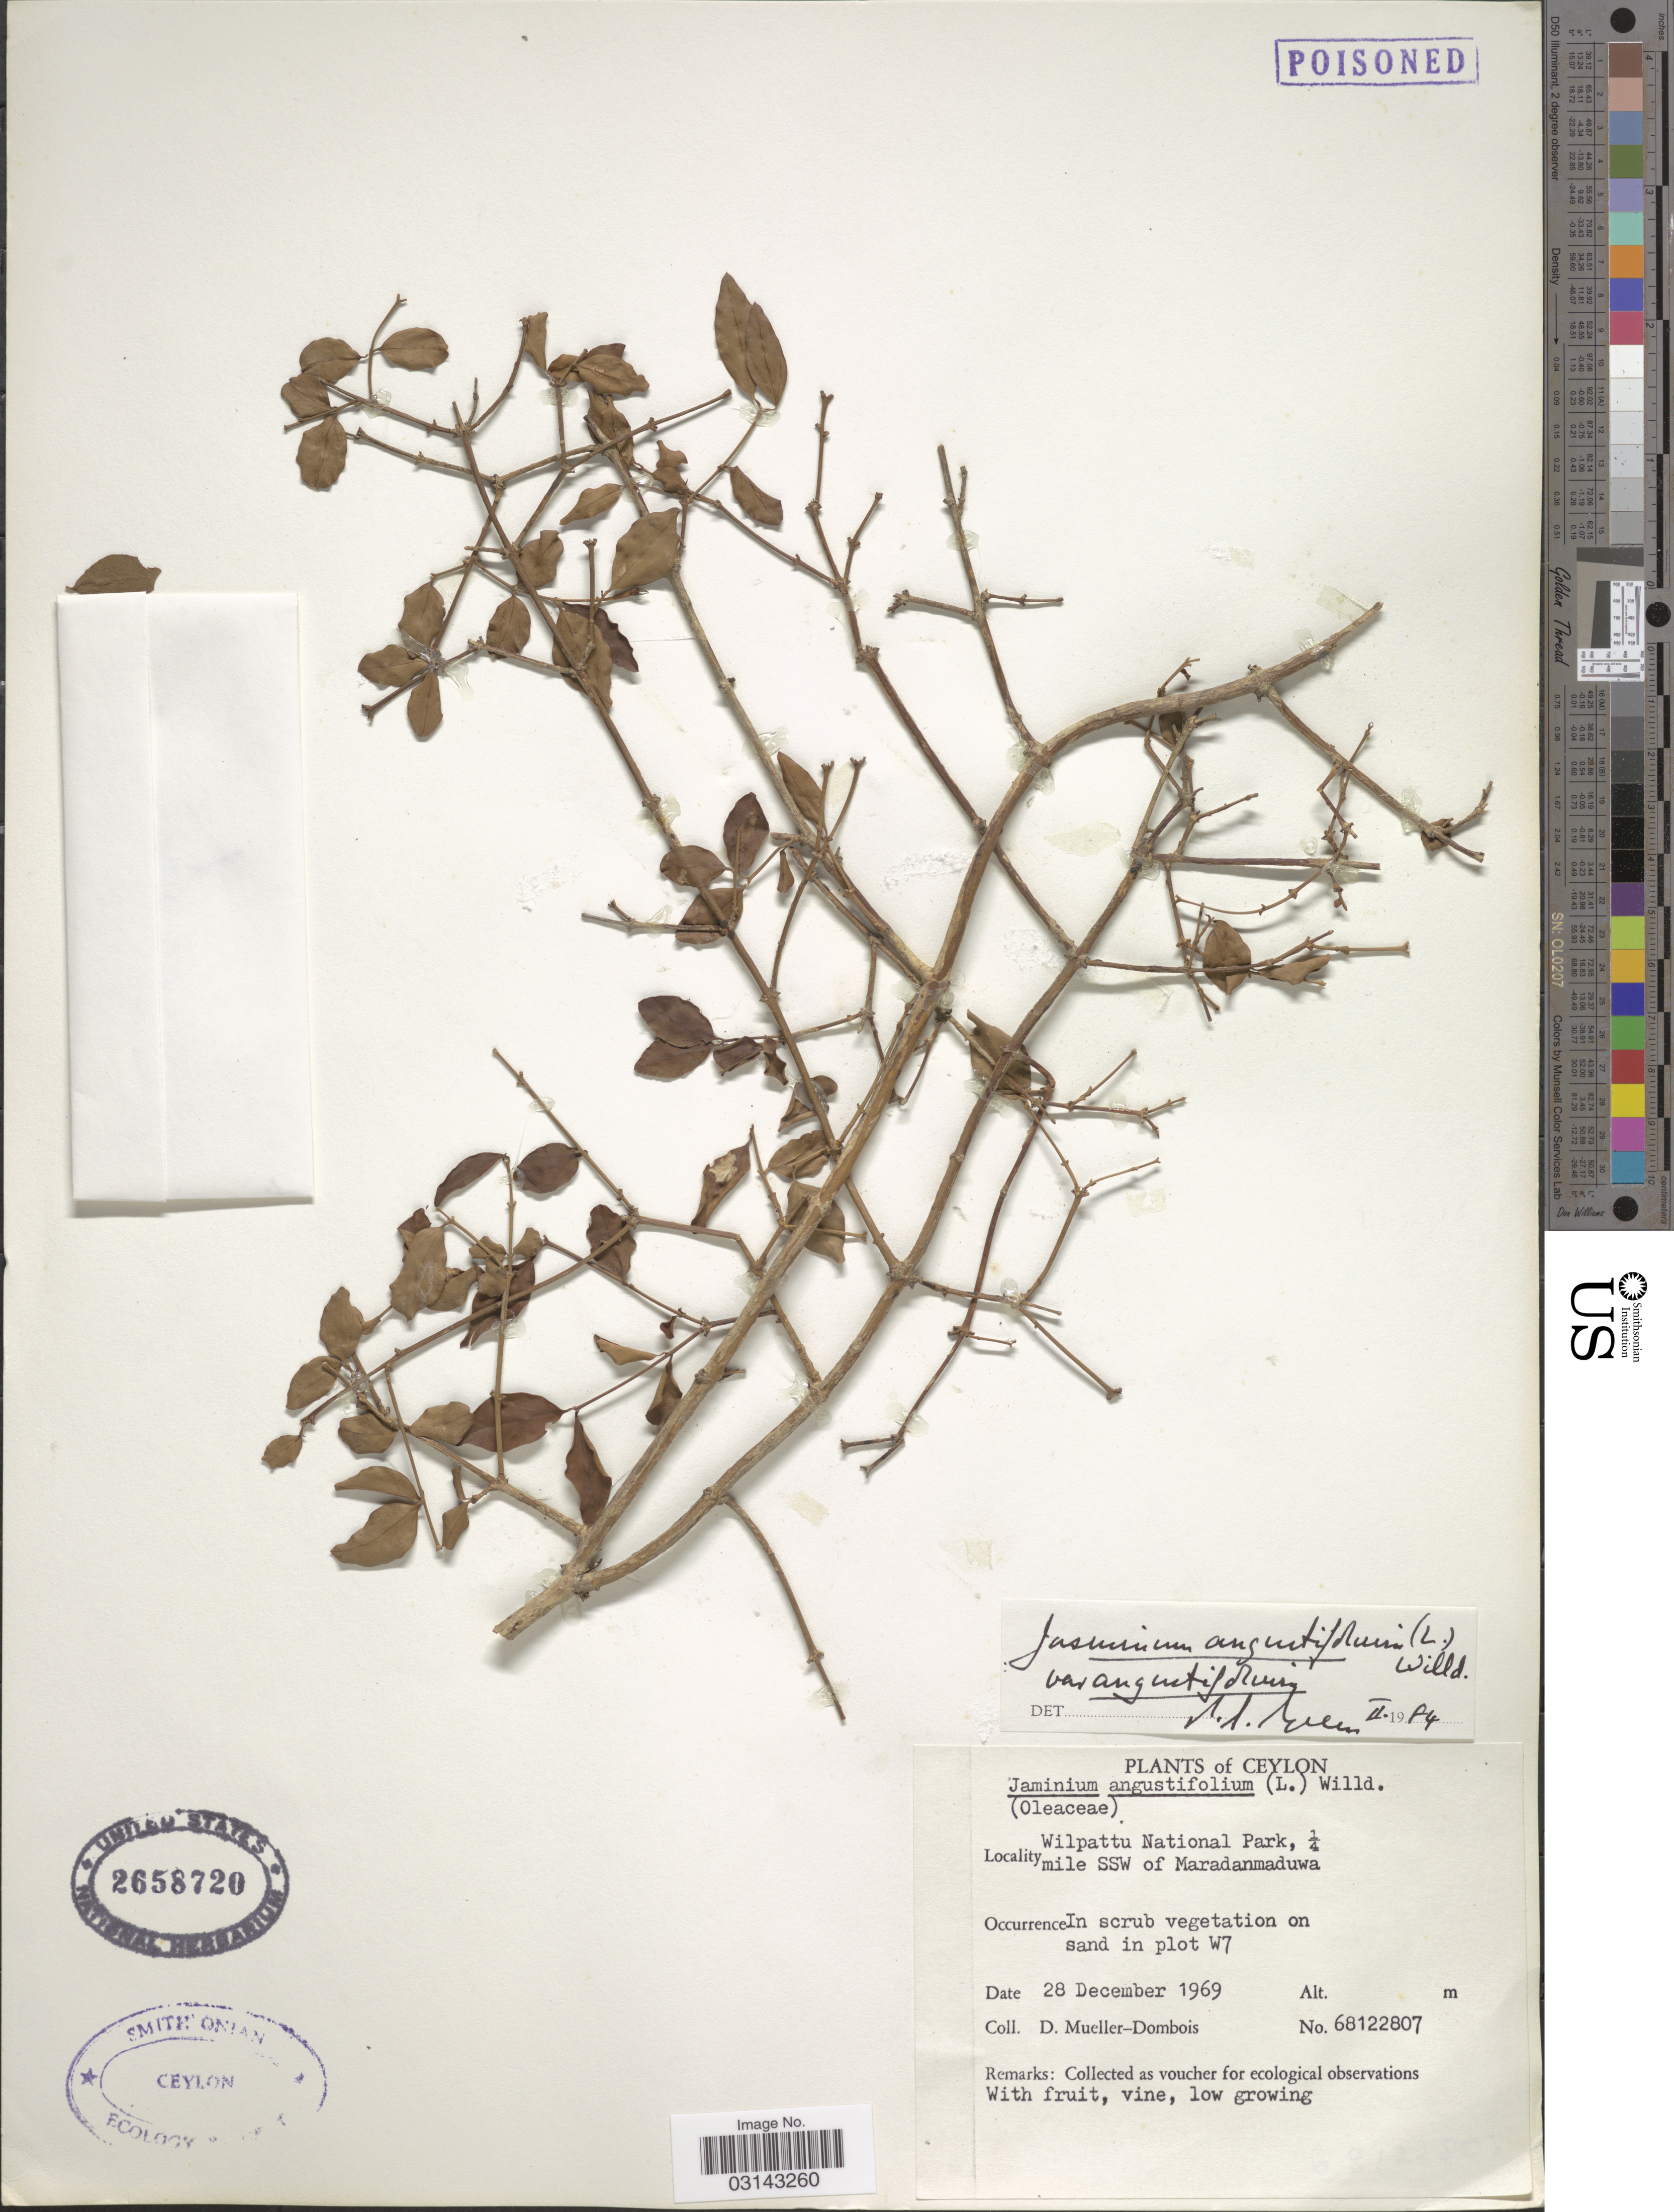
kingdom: Plantae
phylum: Tracheophyta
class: Magnoliopsida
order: Lamiales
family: Oleaceae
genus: Jasminum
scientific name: Jasminum angustifolium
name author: (L.) Willd.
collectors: D. Mueller-Dombois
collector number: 68122807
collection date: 1969-12-28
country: Sri Lanka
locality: Ceylon. Wilpattu National Park, ¼ mile SSW of Maradanmaduwa. In plot W7.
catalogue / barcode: US 2658720